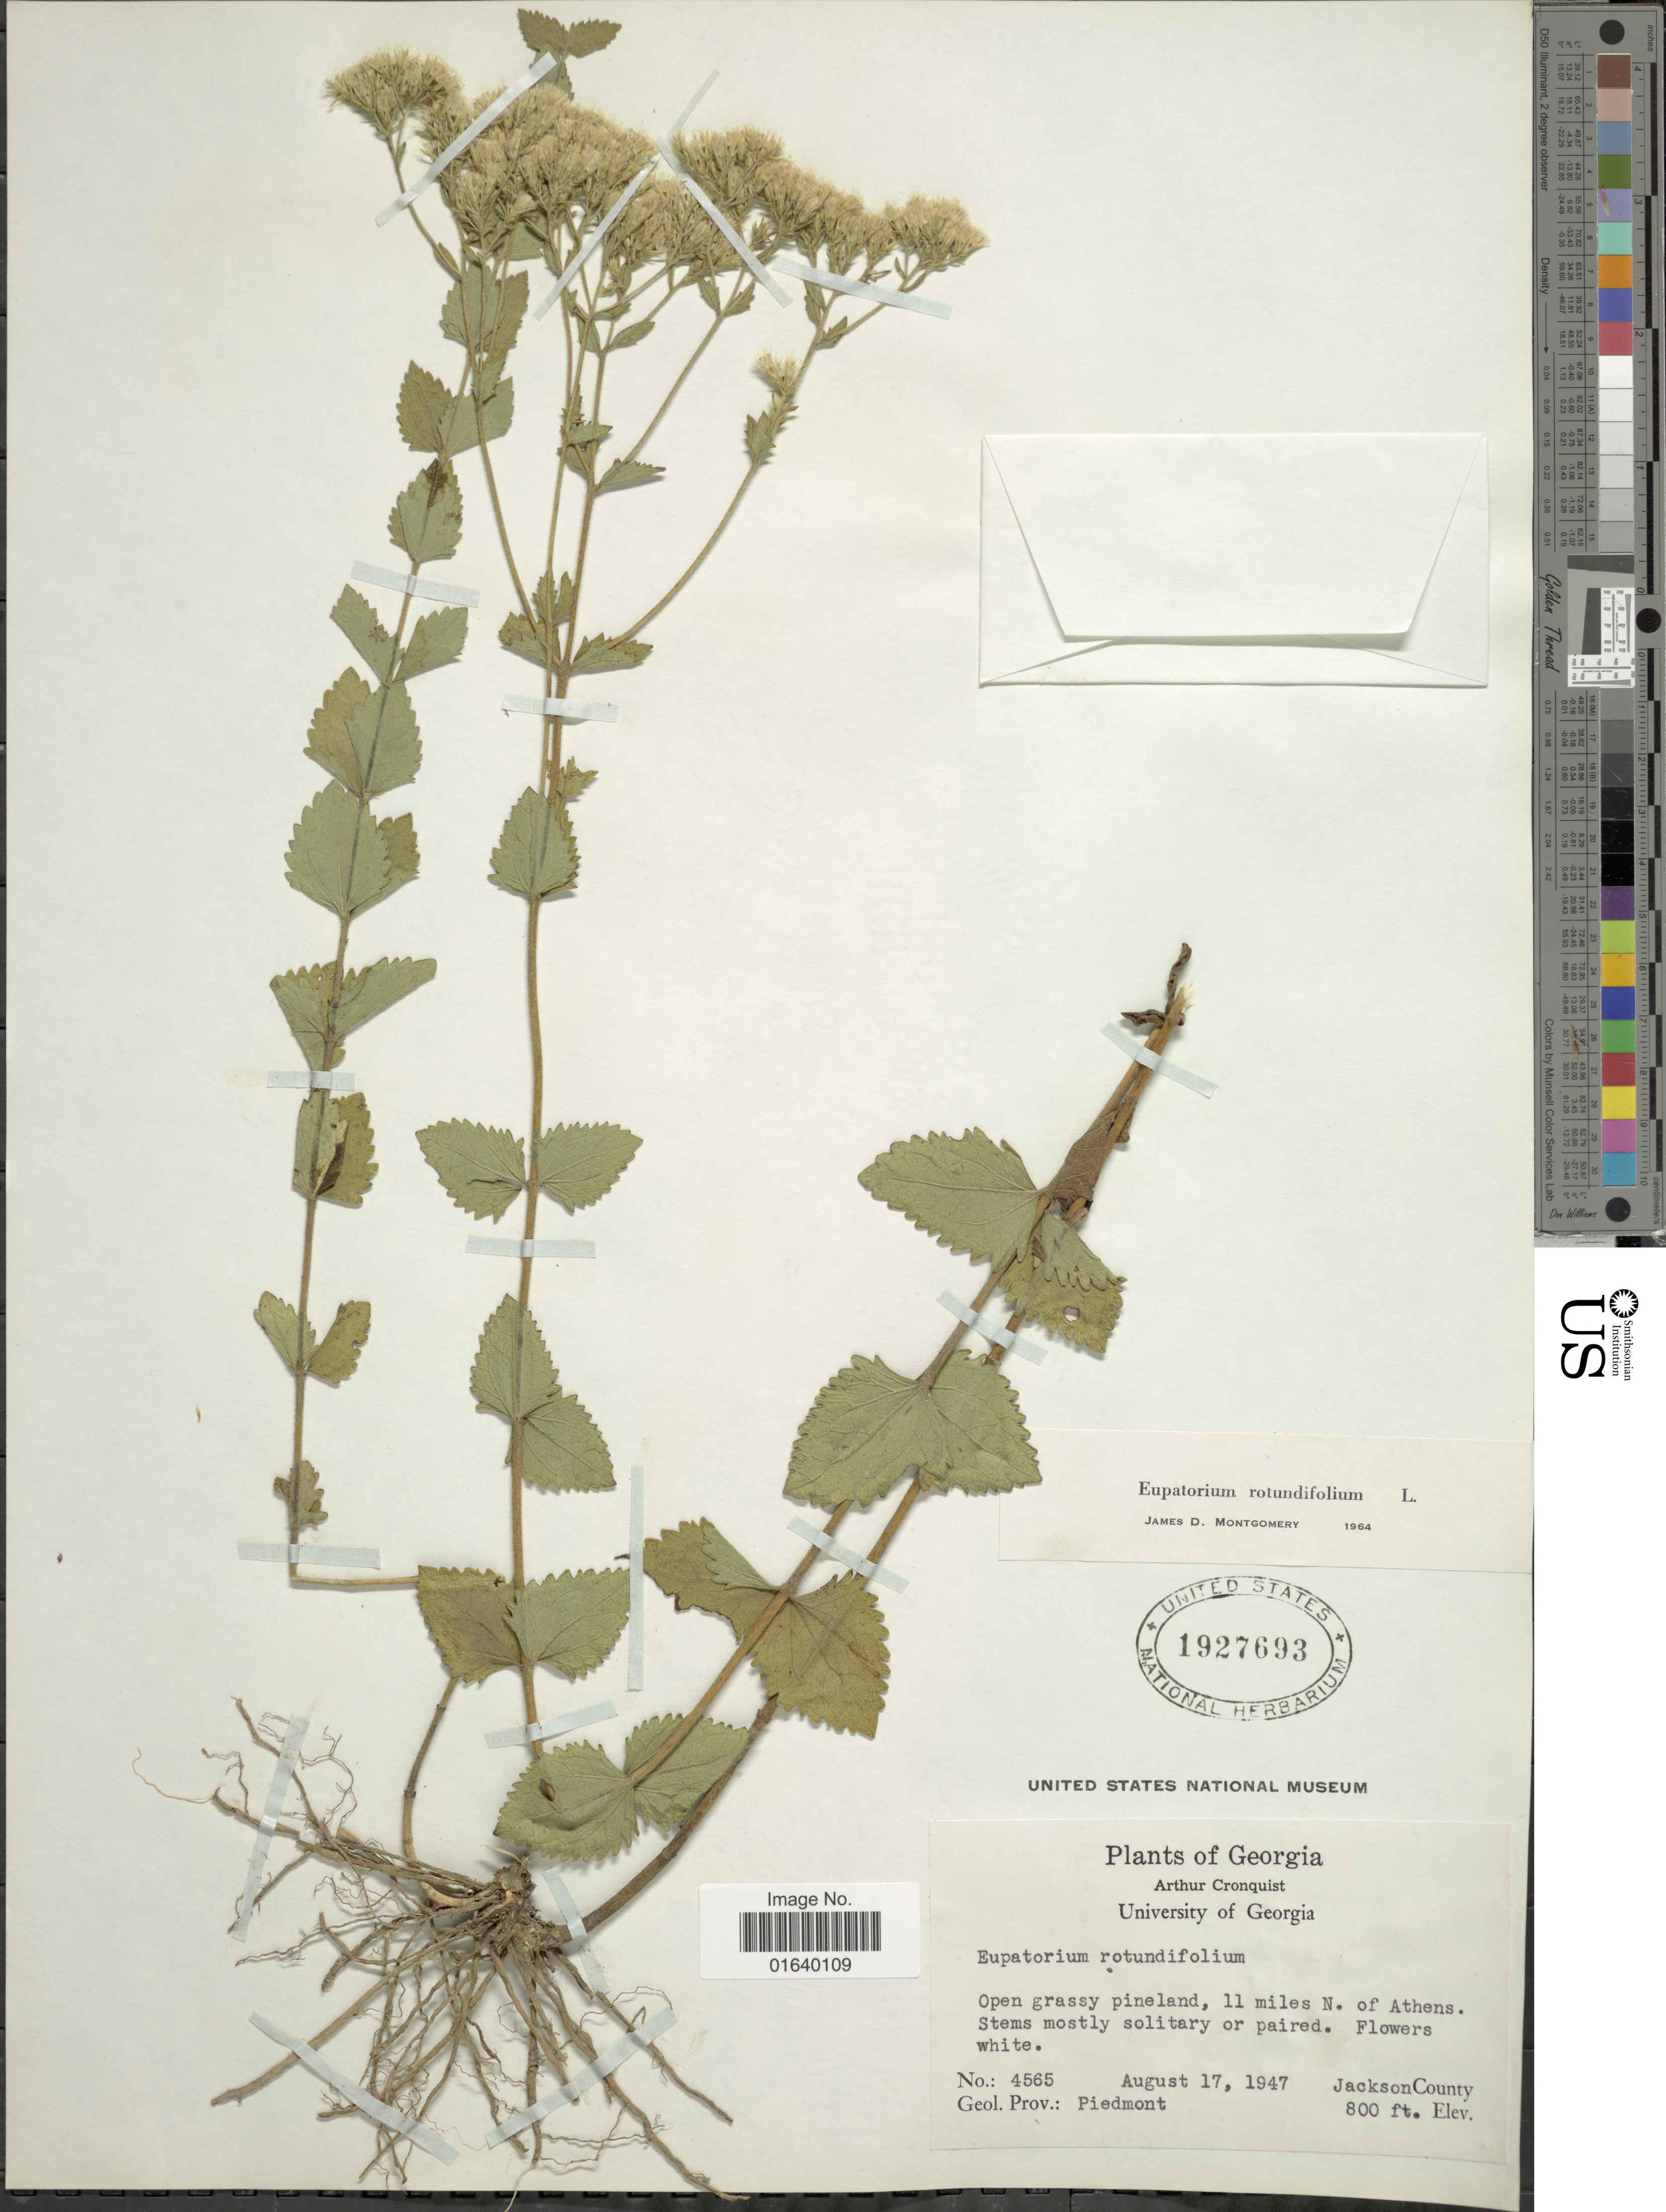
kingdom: Plantae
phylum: Tracheophyta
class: Magnoliopsida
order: Asterales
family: Asteraceae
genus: Eupatorium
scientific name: Eupatorium rotundifolium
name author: L.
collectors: A. J. Cronquist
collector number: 4565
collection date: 1947-08-17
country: United States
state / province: Georgia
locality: Open grassy pineland, 11 miles N of Athens Jackson County, Geol. Prov. Piedmont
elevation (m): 244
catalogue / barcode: US 1927693